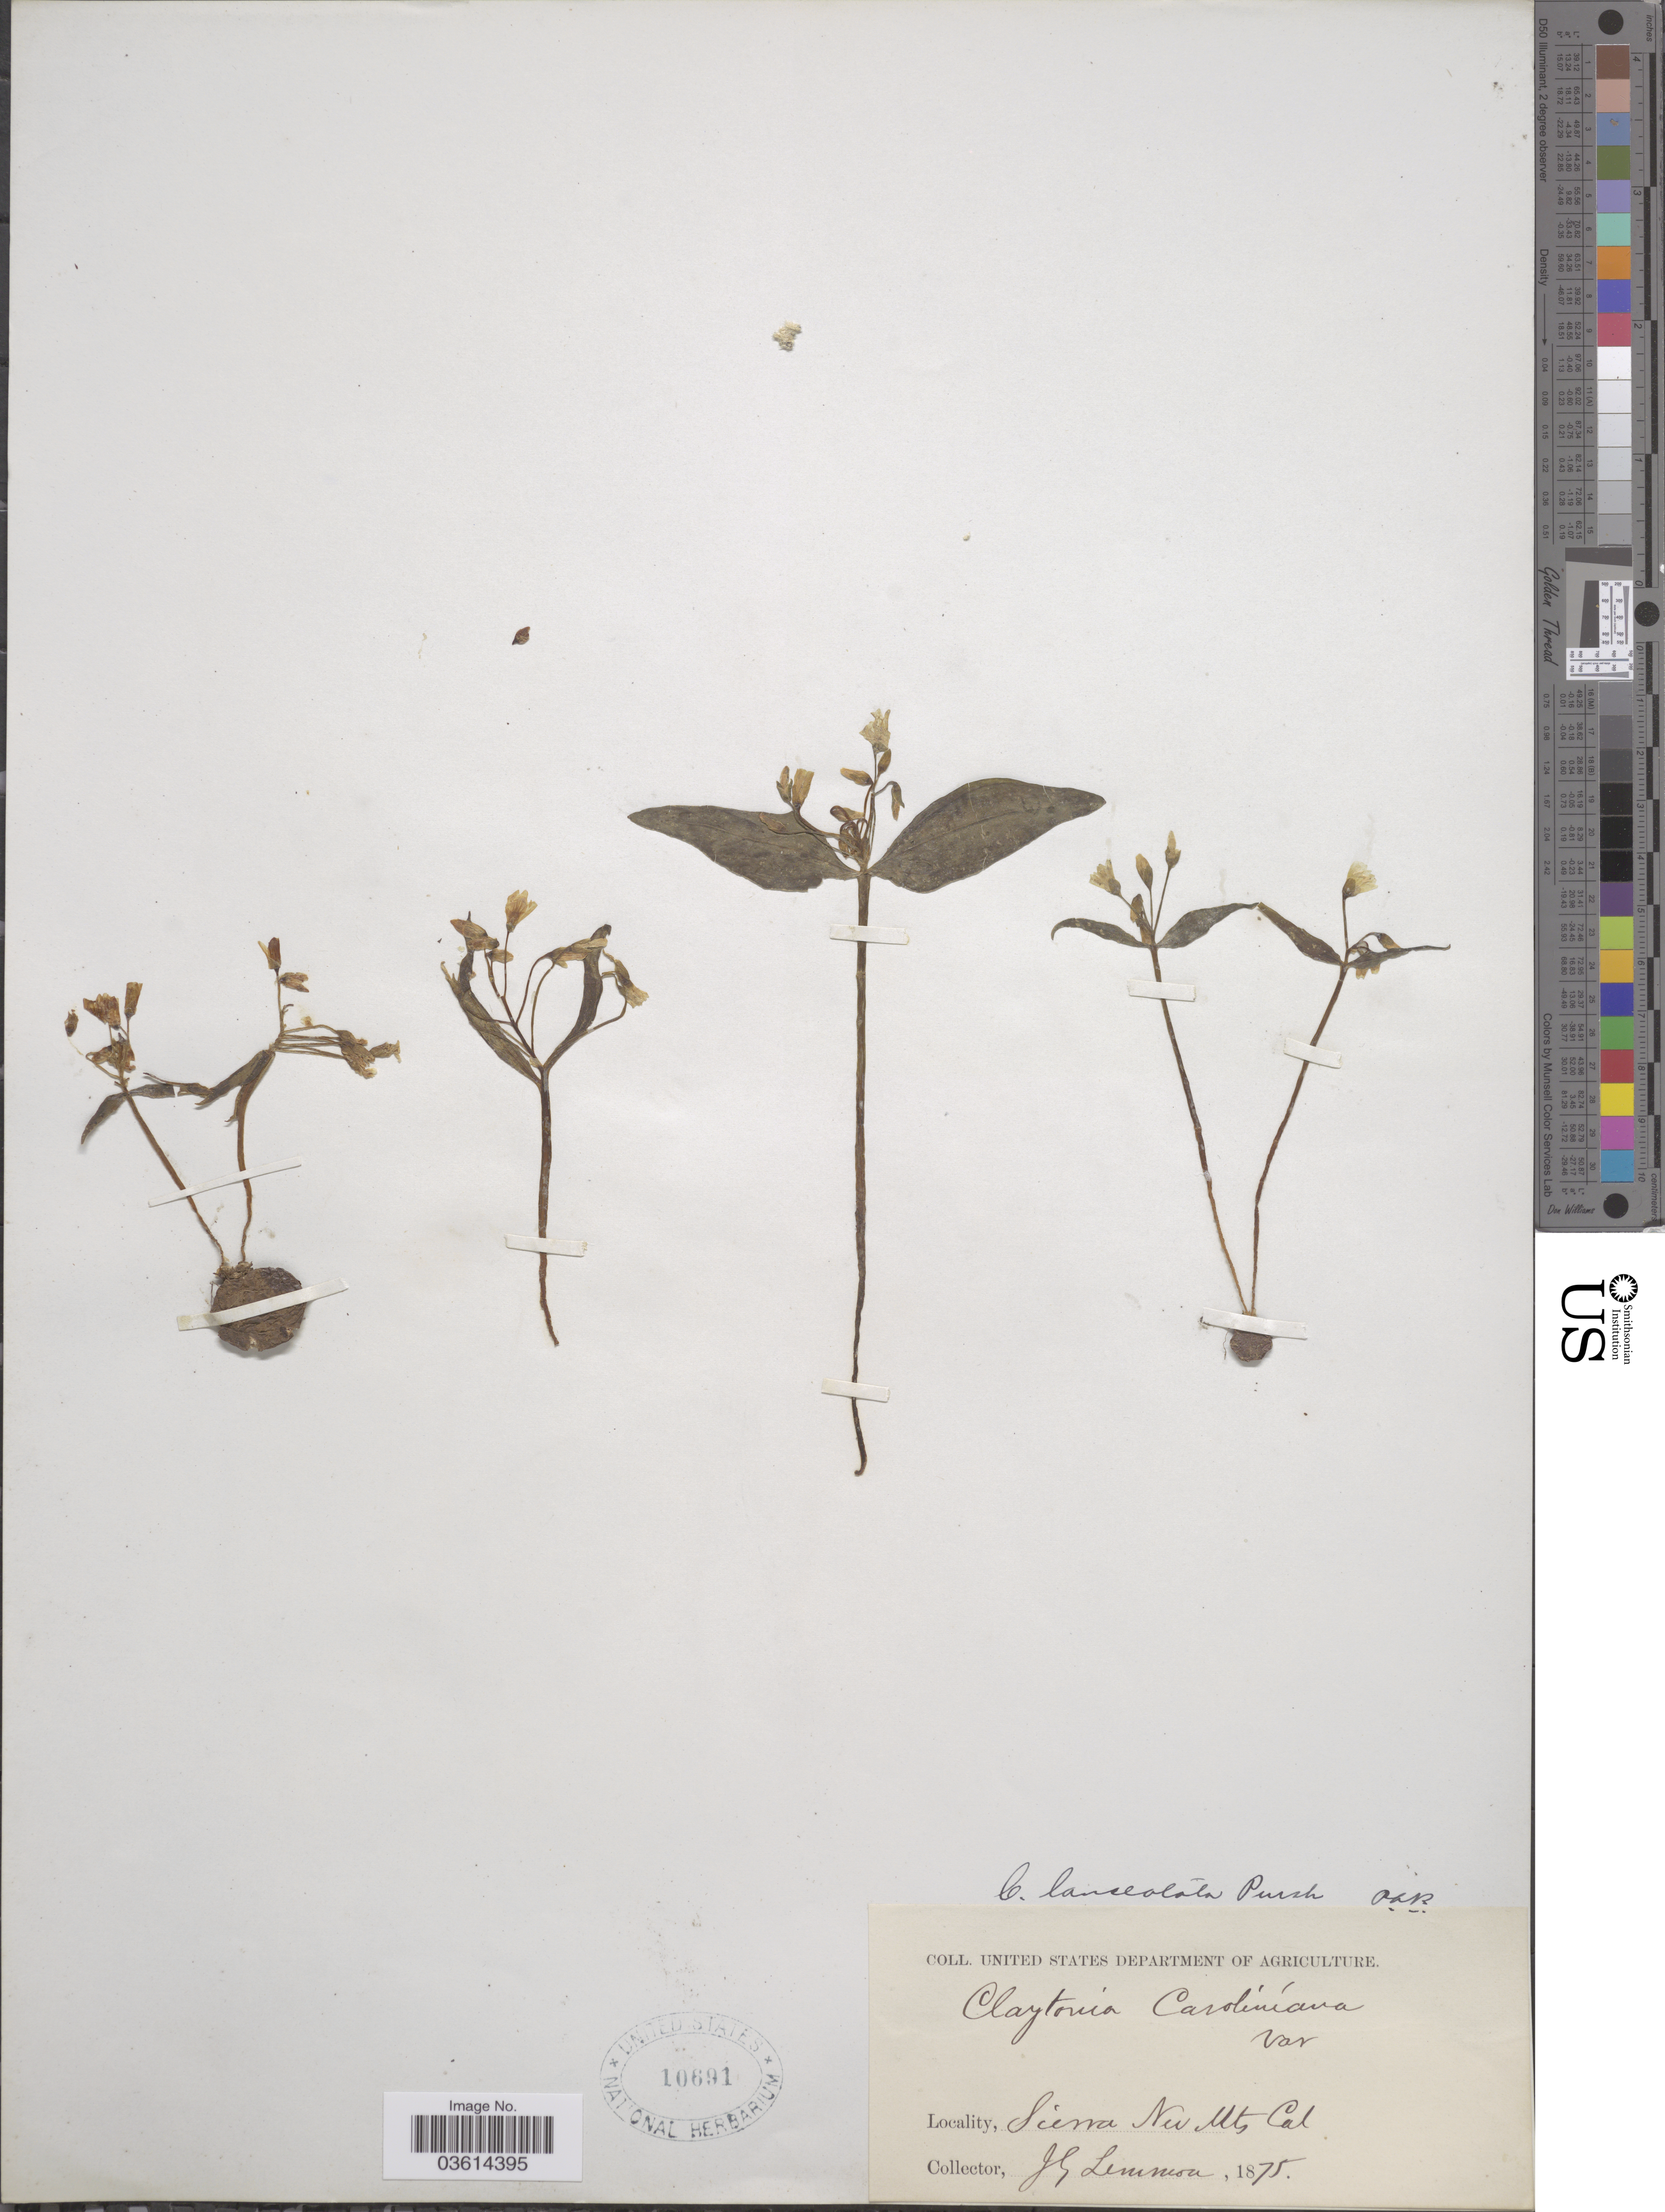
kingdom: Plantae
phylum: Tracheophyta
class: Magnoliopsida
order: Caryophyllales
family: Montiaceae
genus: Claytonia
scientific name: Claytonia lanceolata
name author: Pursh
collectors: J. Lemmon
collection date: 1875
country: United States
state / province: California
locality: Sierra Nev Mts.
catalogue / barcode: US 10691